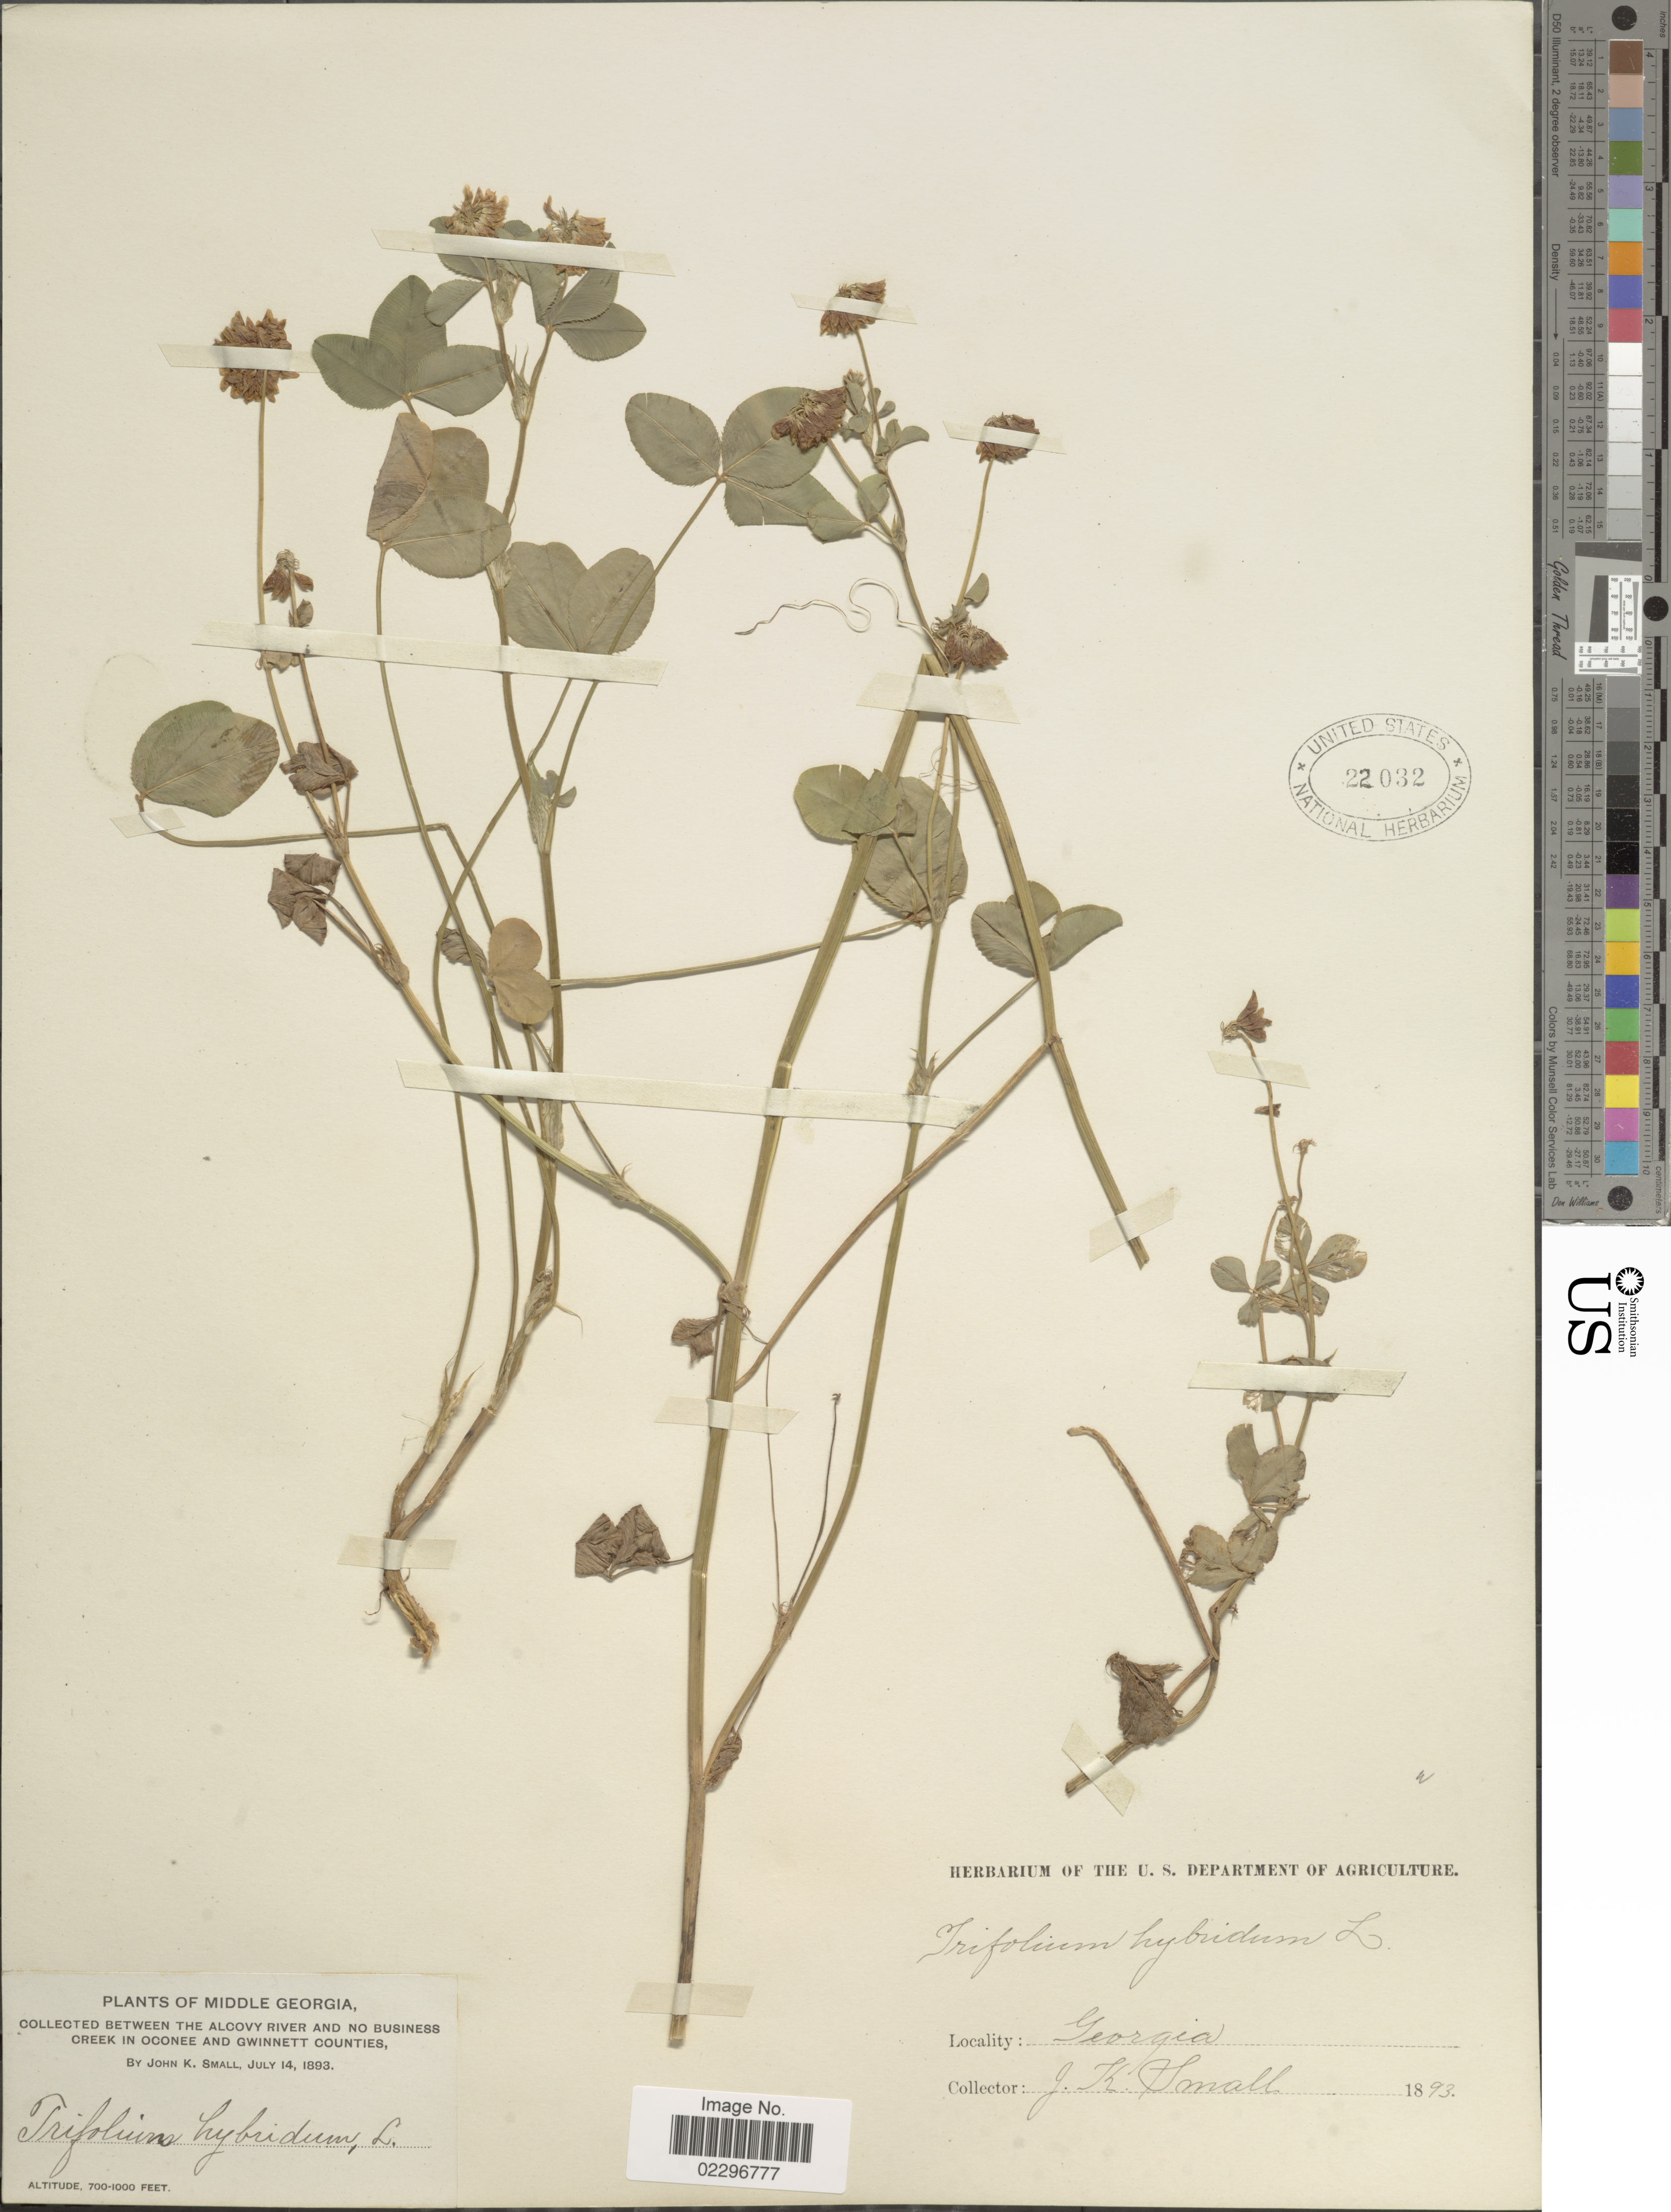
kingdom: Plantae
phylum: Tracheophyta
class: Magnoliopsida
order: Fabales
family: Fabaceae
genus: Trifolium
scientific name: Trifolium hybridum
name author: L.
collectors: J. K. Small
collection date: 1893-07-14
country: United States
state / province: Georgia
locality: Between the Alcovy River and no Business Creek in Oconee and Gwinnett Counties.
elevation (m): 213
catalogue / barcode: US 22032